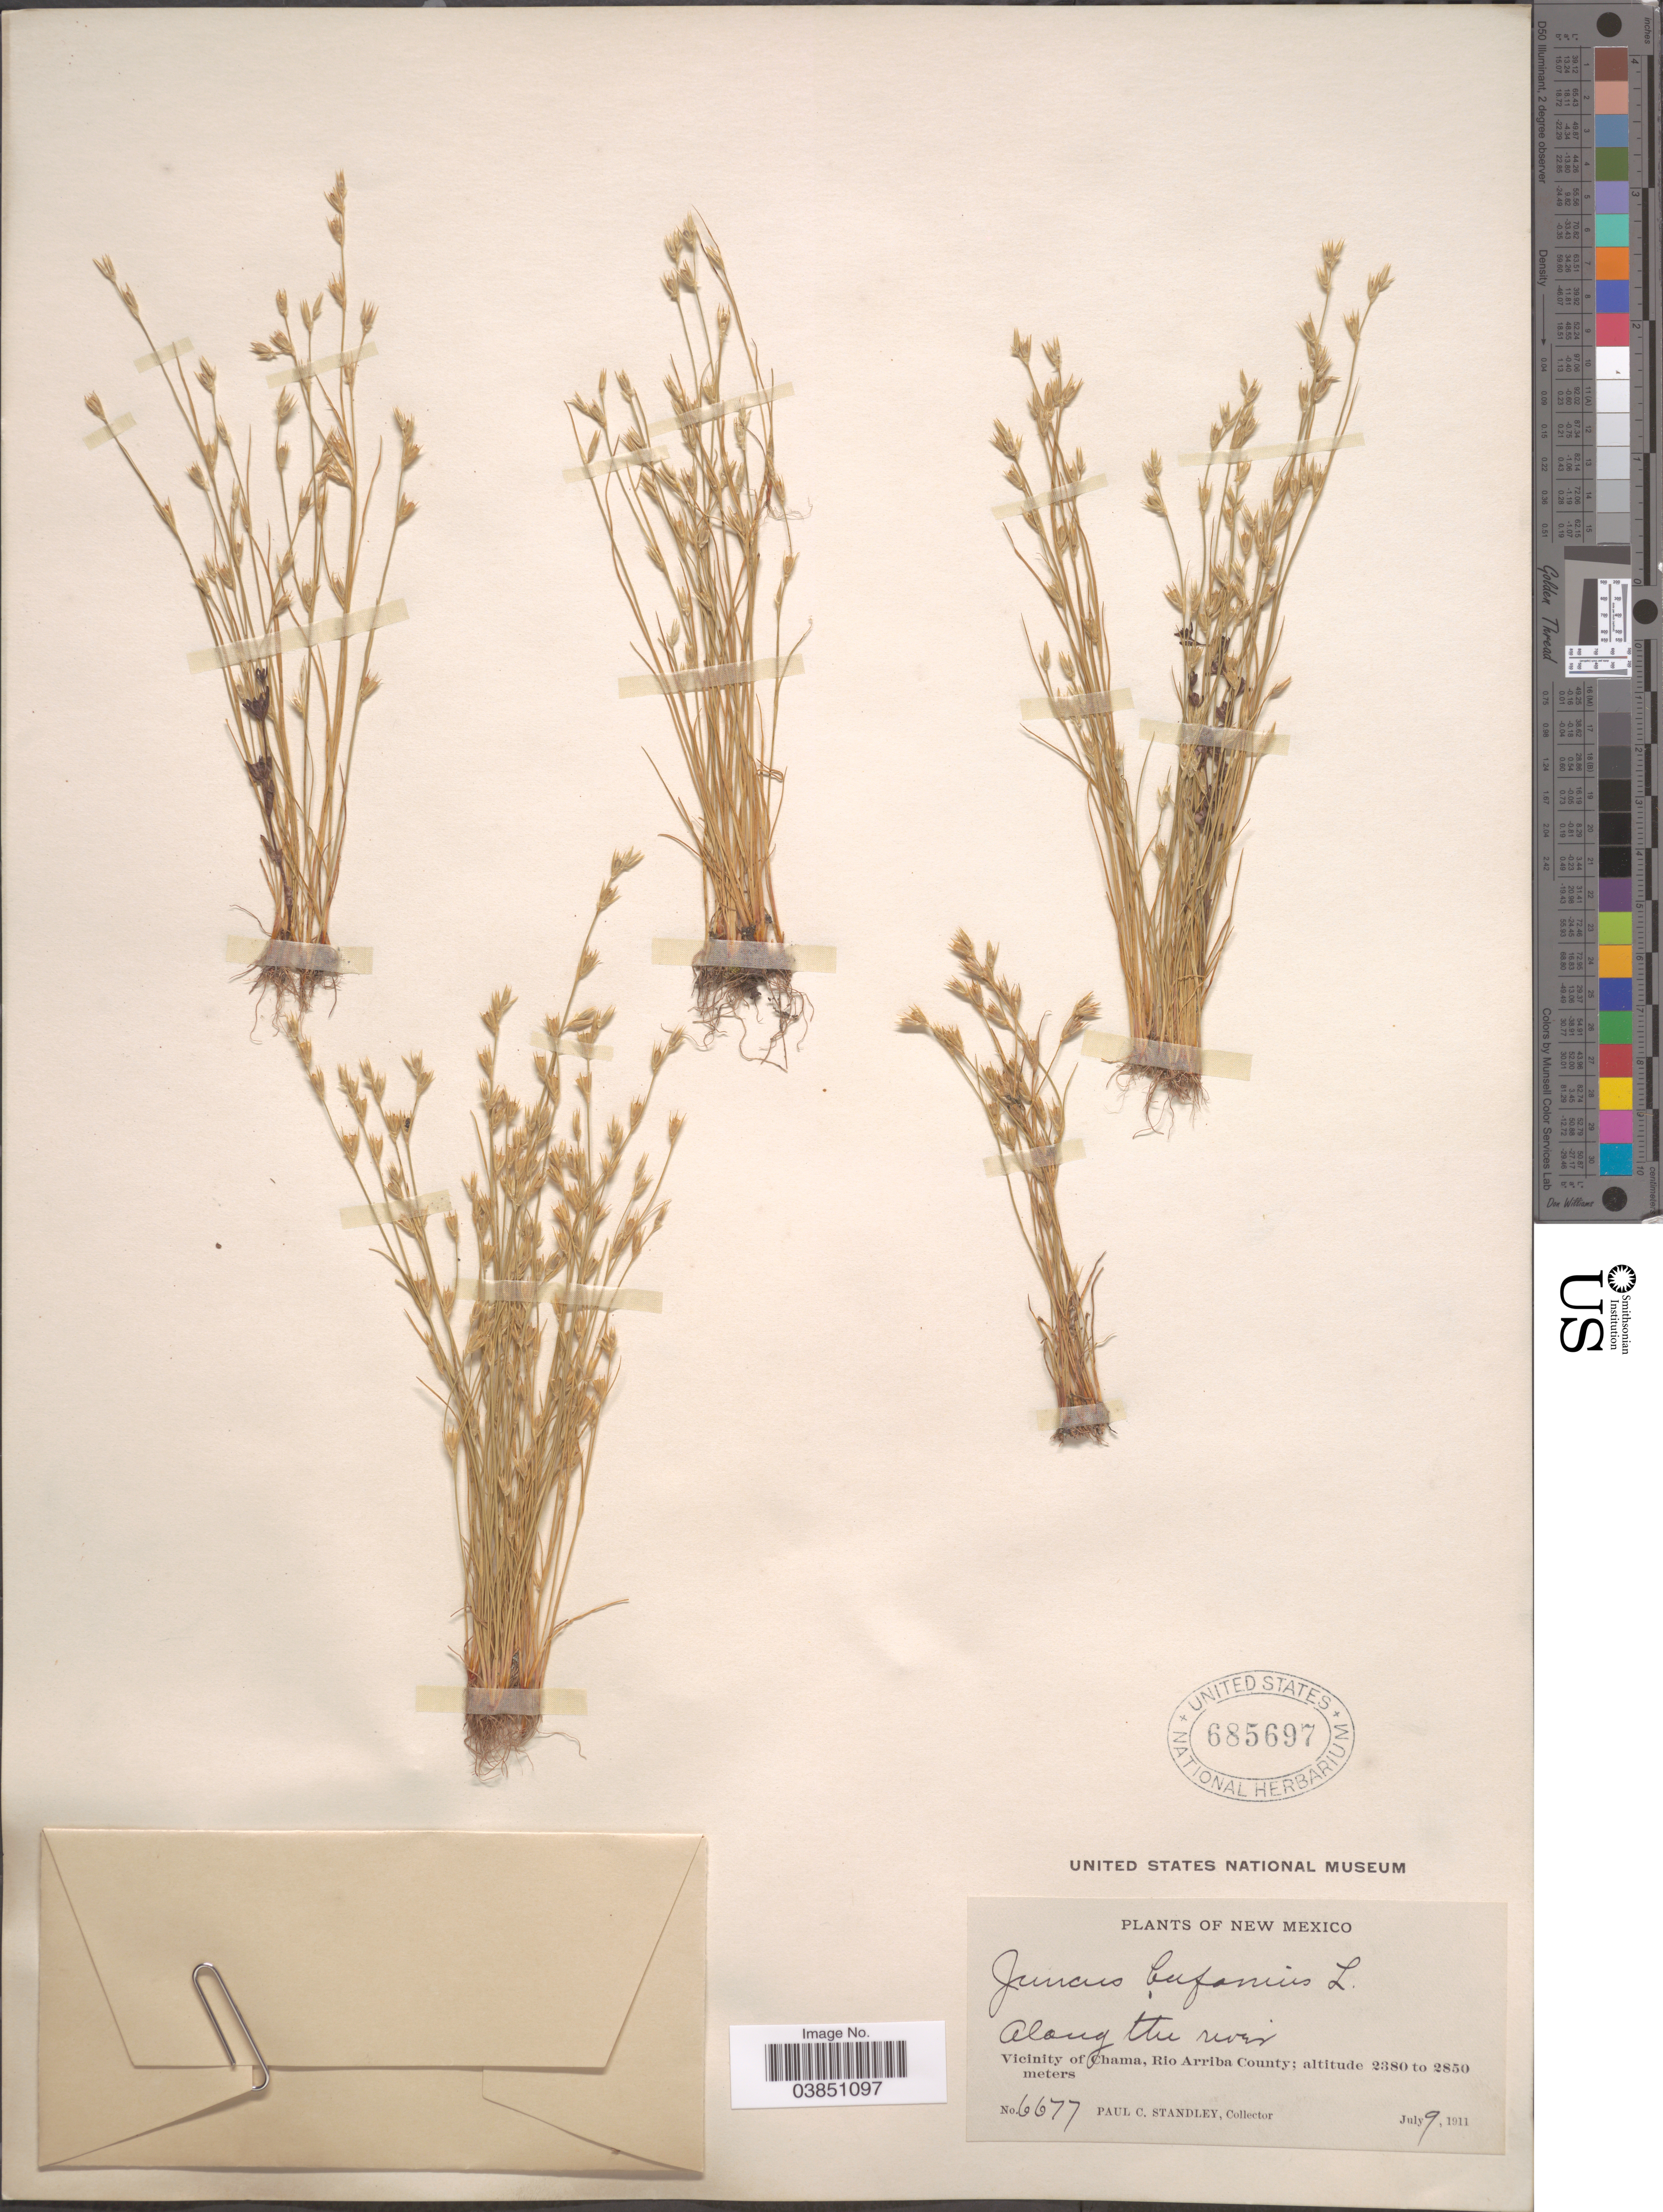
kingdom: Plantae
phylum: Tracheophyta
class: Liliopsida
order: Poales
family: Juncaceae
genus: Juncus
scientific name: Juncus bufonius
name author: L.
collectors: P. C. Standley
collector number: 6677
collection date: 1911-07-09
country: United States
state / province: New Mexico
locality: Along the river. Vicinity of Chama, Rio Arriba County.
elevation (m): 2380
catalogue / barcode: US 685697